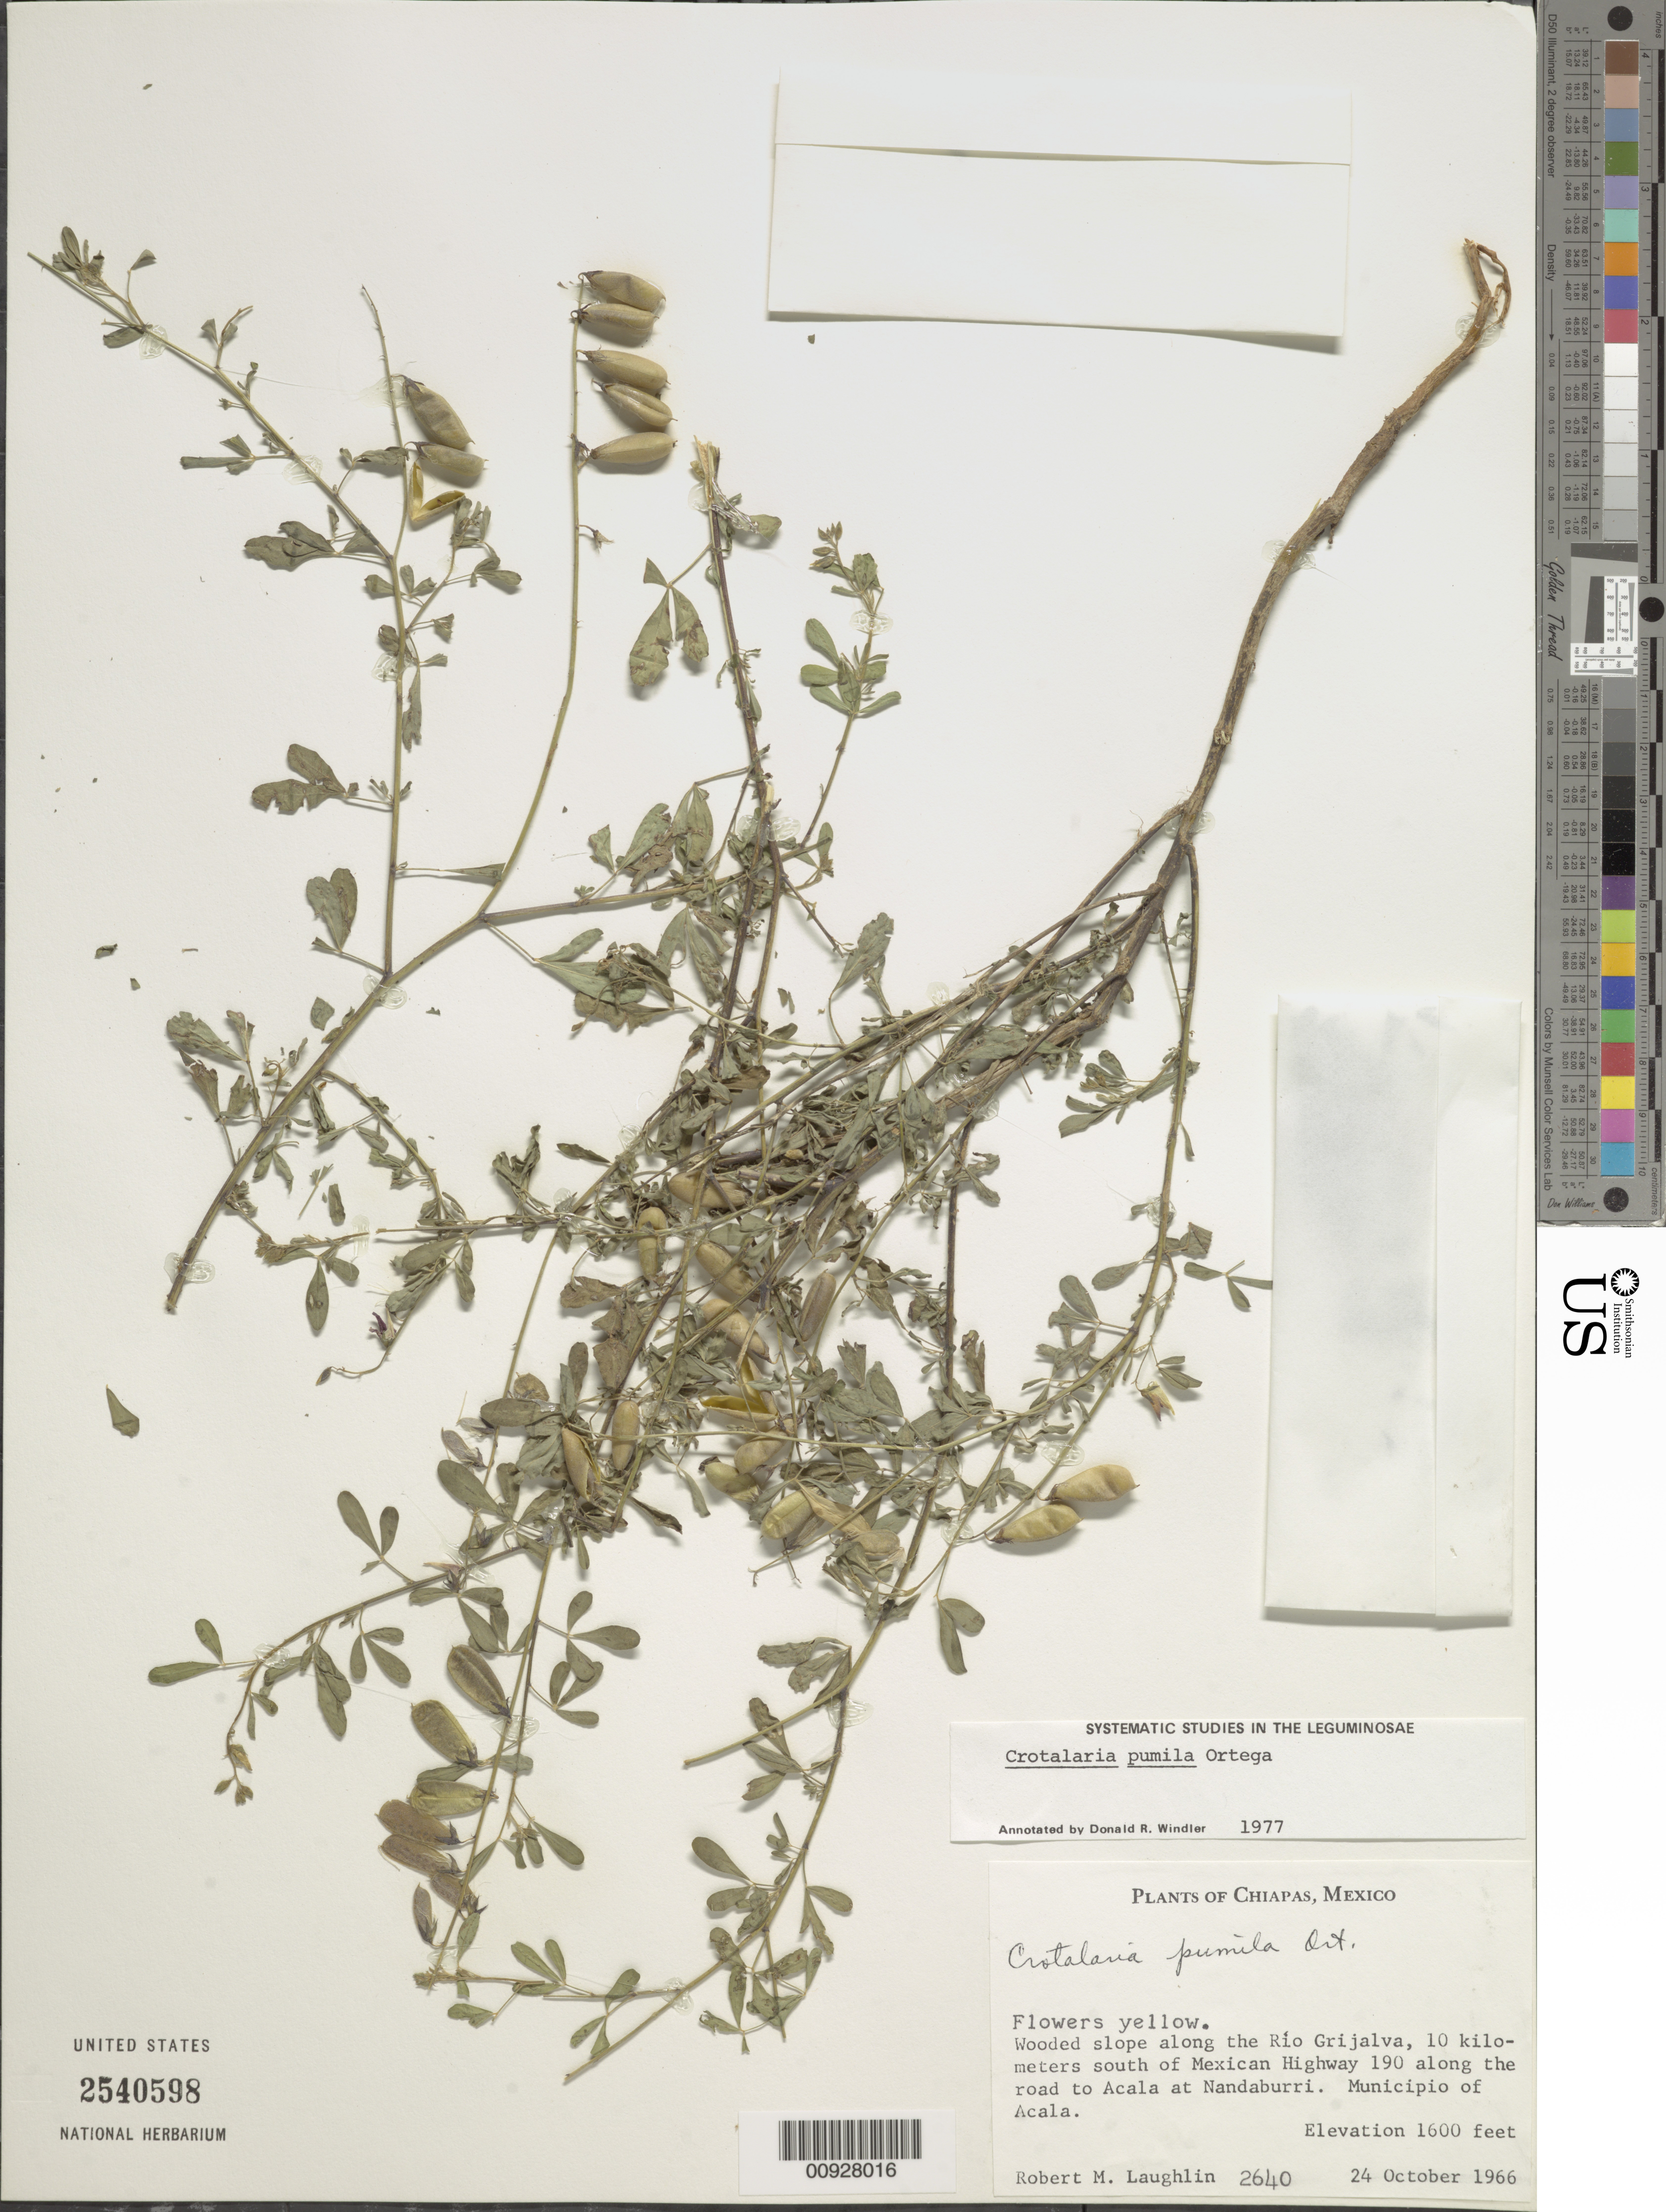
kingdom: Plantae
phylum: Tracheophyta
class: Magnoliopsida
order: Fabales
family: Fabaceae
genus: Crotalaria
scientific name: Crotalaria pumila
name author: Ortega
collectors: R. M. Laughlin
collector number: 2640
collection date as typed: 24 Oct 1966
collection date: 1966-10-24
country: Mexico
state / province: Chiapas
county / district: Acala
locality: Along the Río Grijalva, 10 kilometers south of Mexican Highway 190 along the road to Acala at Nandaburri. Municipio of Acala, Chiapas.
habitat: Wooded slope.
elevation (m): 488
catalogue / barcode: US 2540598